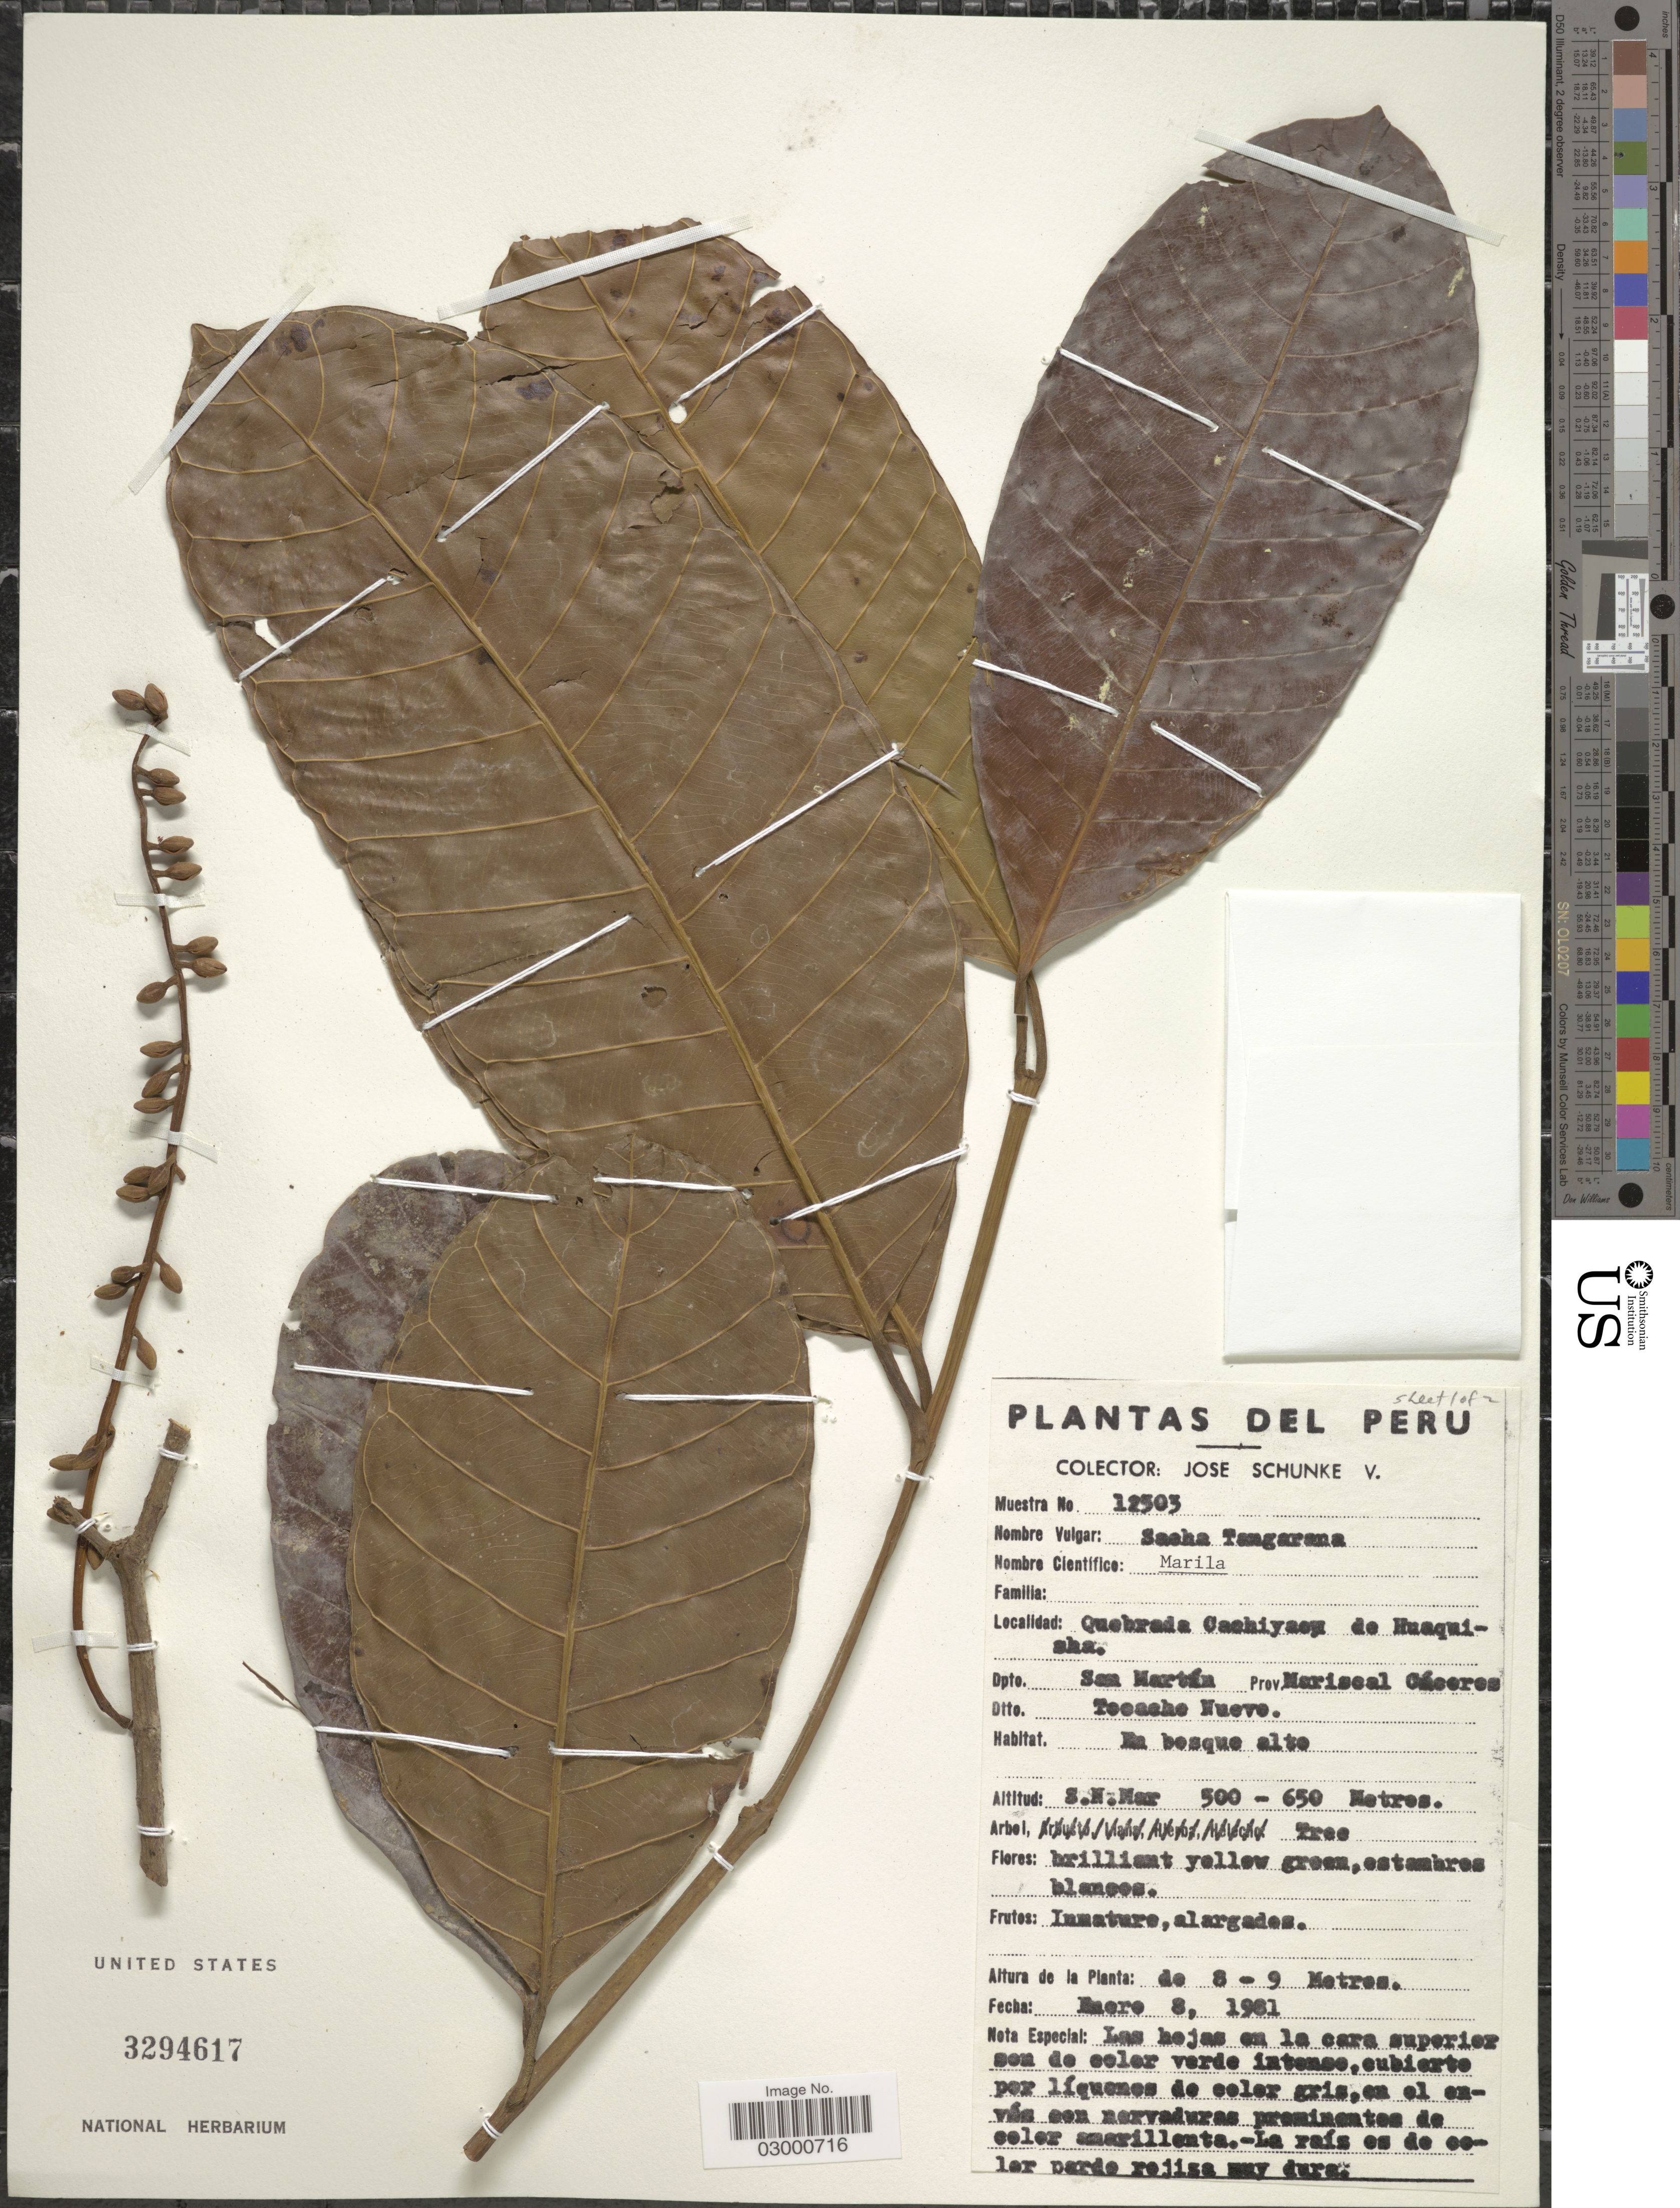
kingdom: Plantae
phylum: Tracheophyta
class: Magnoliopsida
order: Malpighiales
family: Calophyllaceae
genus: Marila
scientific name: Marila laxiflora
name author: Rusby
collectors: J. Schunke Vigo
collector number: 12503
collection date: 1961-01-08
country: Peru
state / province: San Martín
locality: Quebrada Cachiyacu de Huaquisha. Dpto. San Martin Prov. Mariscal Cáceres. Tocache Nuevo.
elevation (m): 500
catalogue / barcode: US 3294617